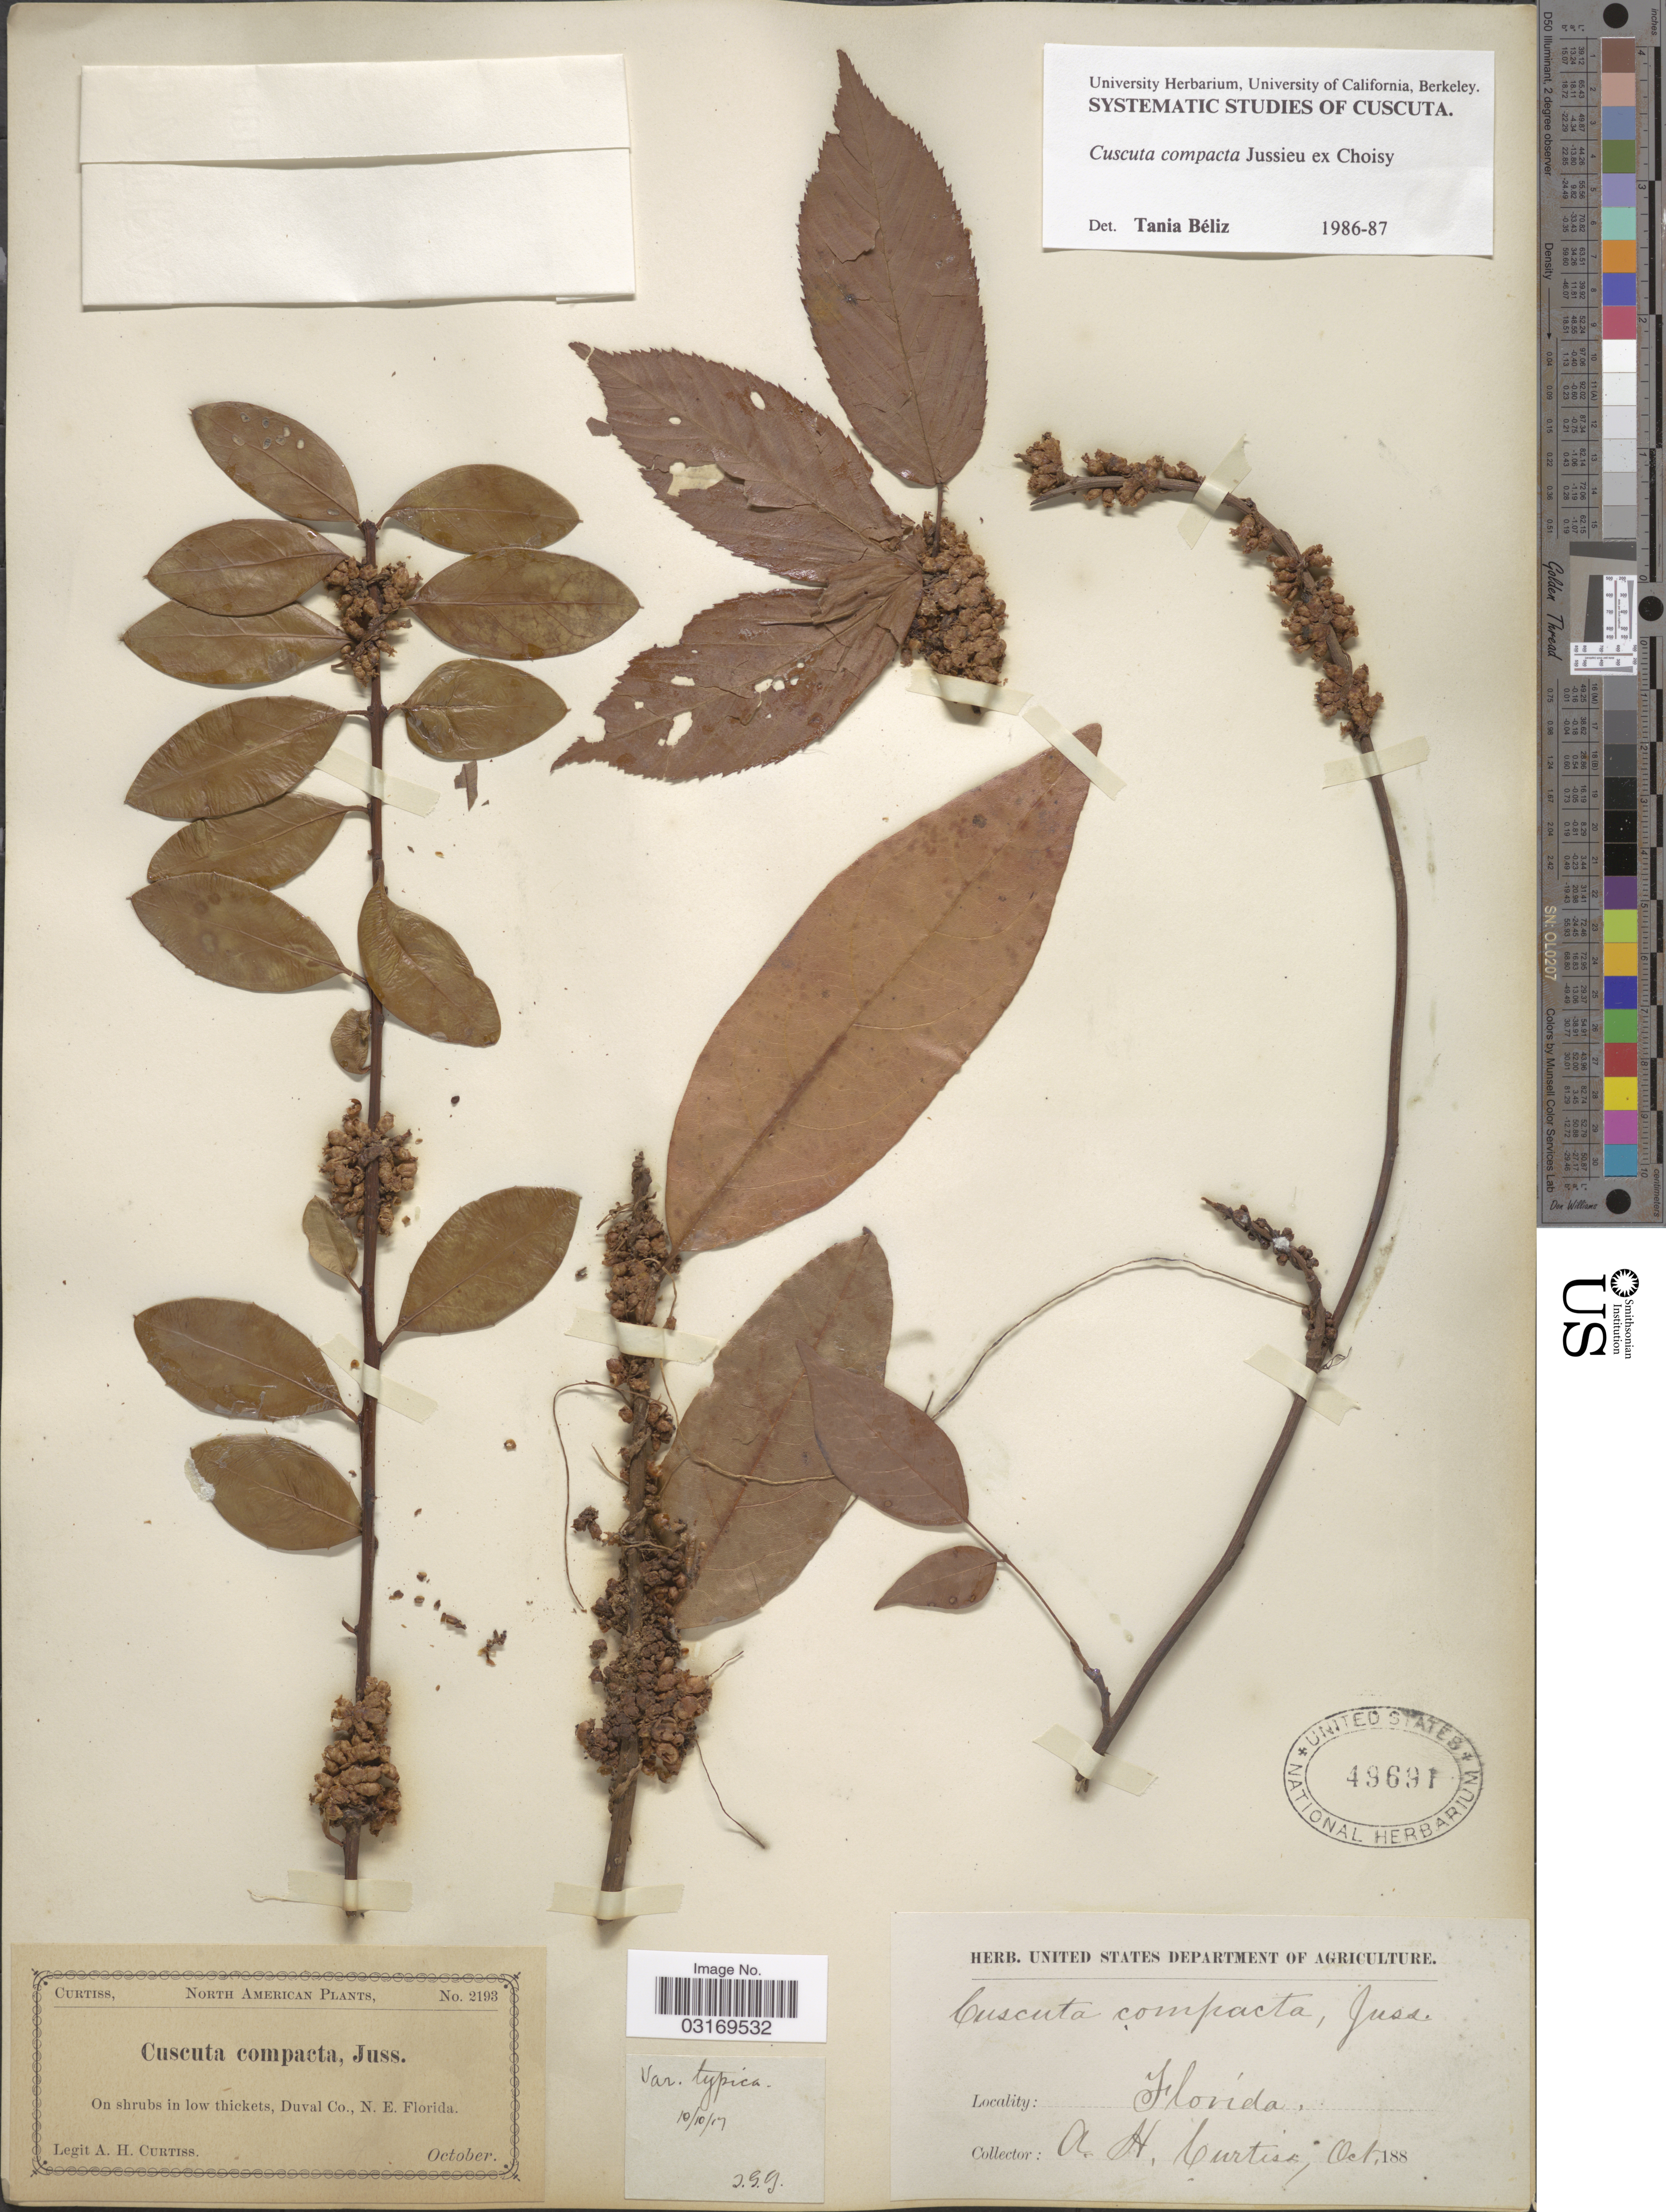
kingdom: Plantae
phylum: Tracheophyta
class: Magnoliopsida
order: Solanales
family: Convolvulaceae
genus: Cuscuta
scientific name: Cuscuta compacta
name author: Juss. ex Choisy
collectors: A. H. Curtiss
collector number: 2193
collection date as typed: October 188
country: United States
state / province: Florida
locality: On shrubs in low thickets, Duval Co.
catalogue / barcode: US 49691